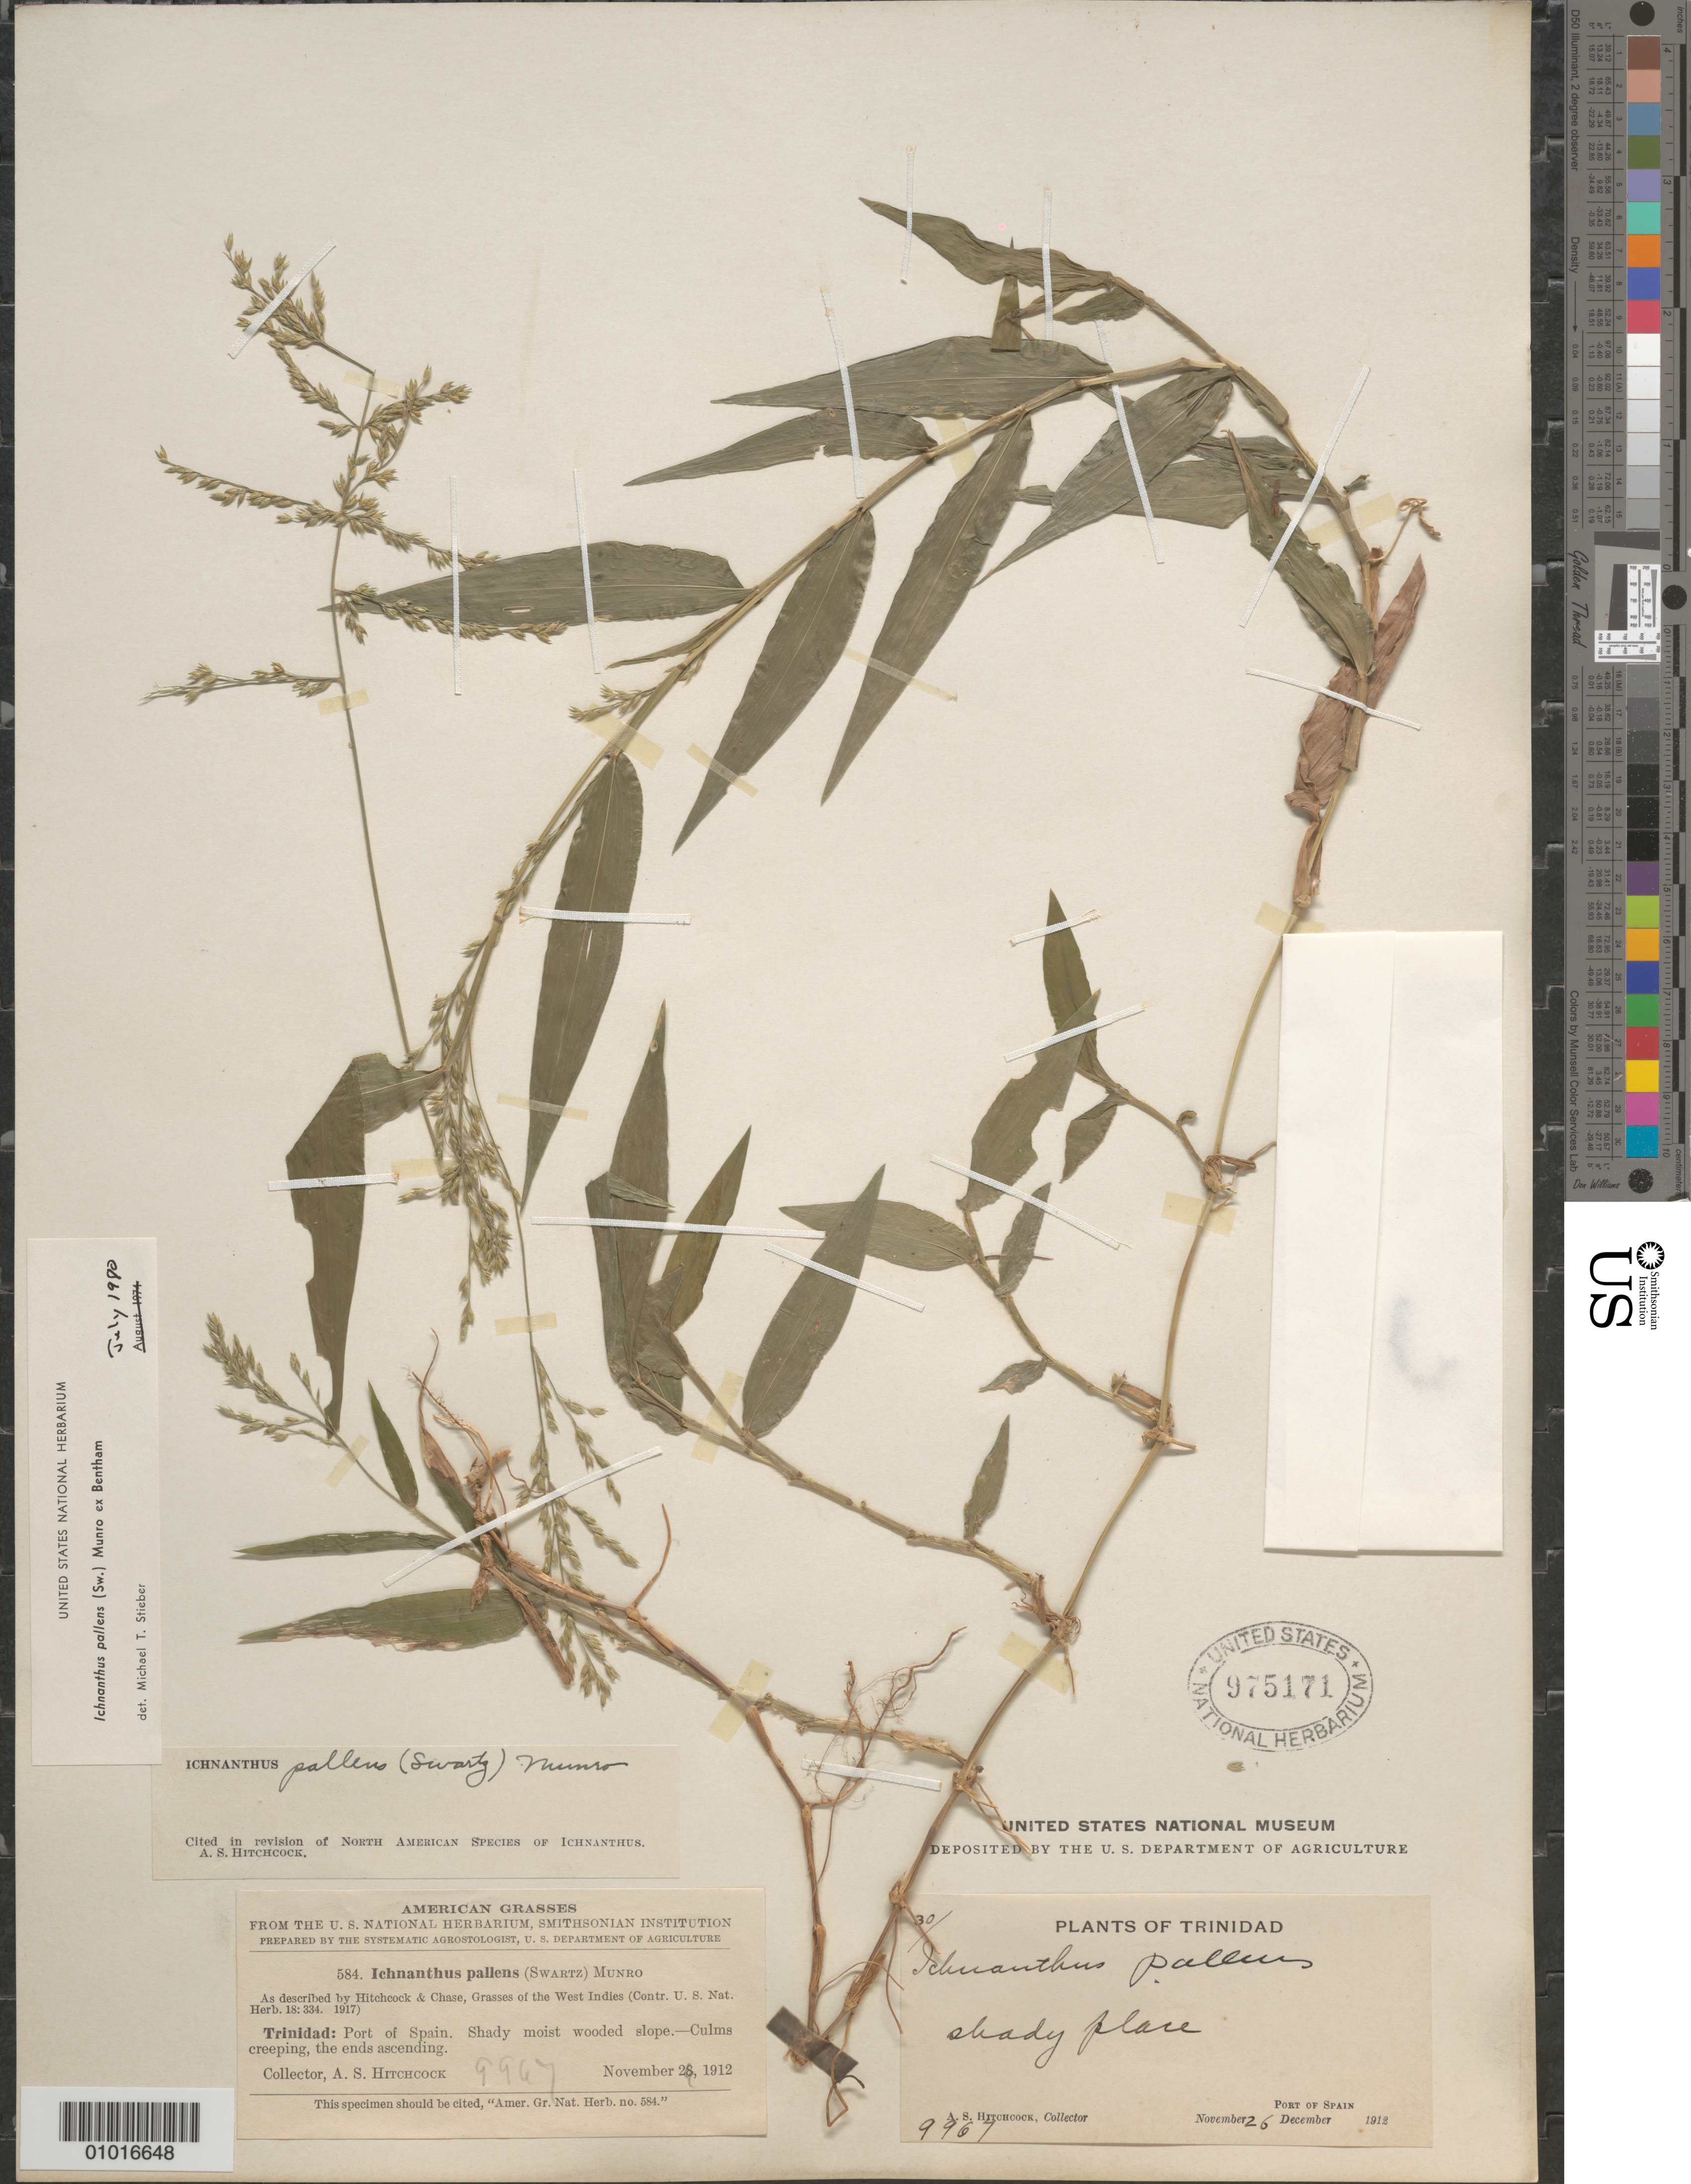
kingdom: Plantae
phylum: Tracheophyta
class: Liliopsida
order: Poales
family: Poaceae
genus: Ichnanthus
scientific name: Ichnanthus pallens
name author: (Sw.) Munro ex Benth.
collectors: A. S. Hitchcock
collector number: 9967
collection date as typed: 26 Nov 1912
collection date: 1912-11-26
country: Trinidad and Tobago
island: Trinidad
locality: Port of Spain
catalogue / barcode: US 975171